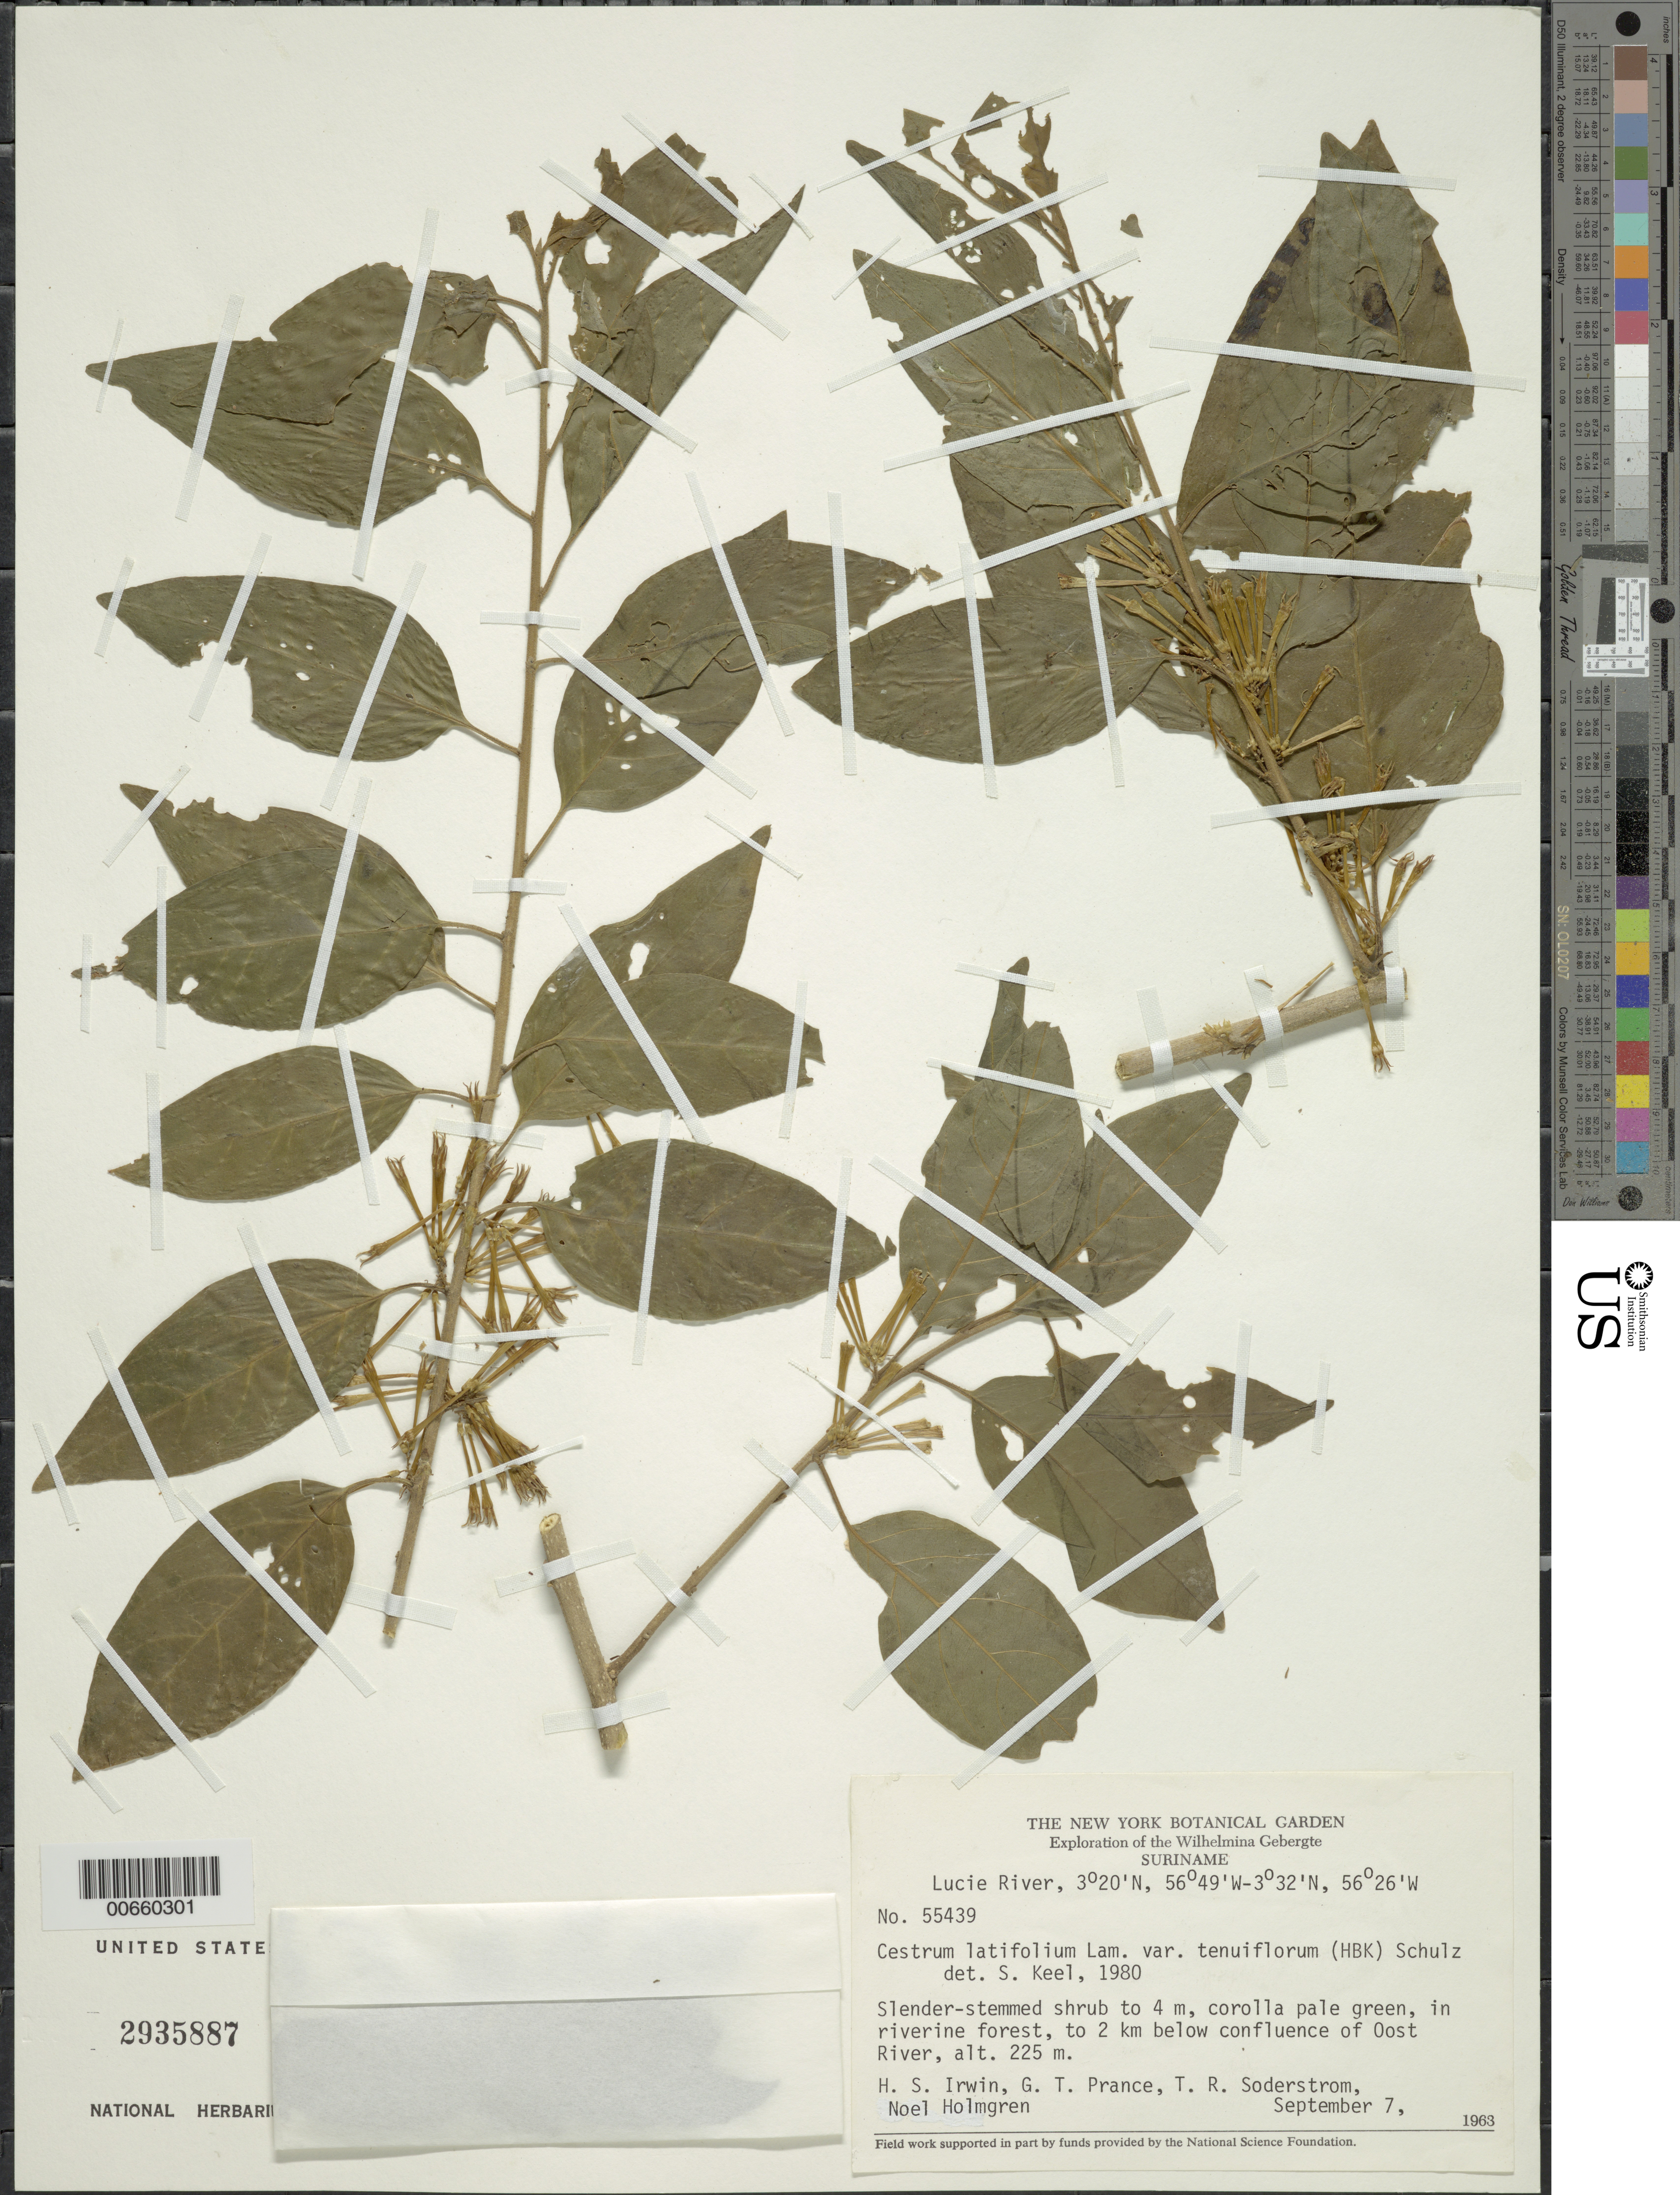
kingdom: Plantae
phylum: Tracheophyta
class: Magnoliopsida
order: Solanales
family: Solanaceae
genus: Cestrum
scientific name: Cestrum latifolium var. tenuiflorum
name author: (Kunth) O.E. Schulz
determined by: Keel, S.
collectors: H. Irwin, G. T. Prance, T. R. Soderstrom & N. H. Holmgren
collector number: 55439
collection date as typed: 7-Sep-63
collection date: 1963-09-07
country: Suriname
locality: Lucie R., 2 km below confl. with Oost R., Wilhelmina Gebergte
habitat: Riverine forest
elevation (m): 225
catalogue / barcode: US 2935887